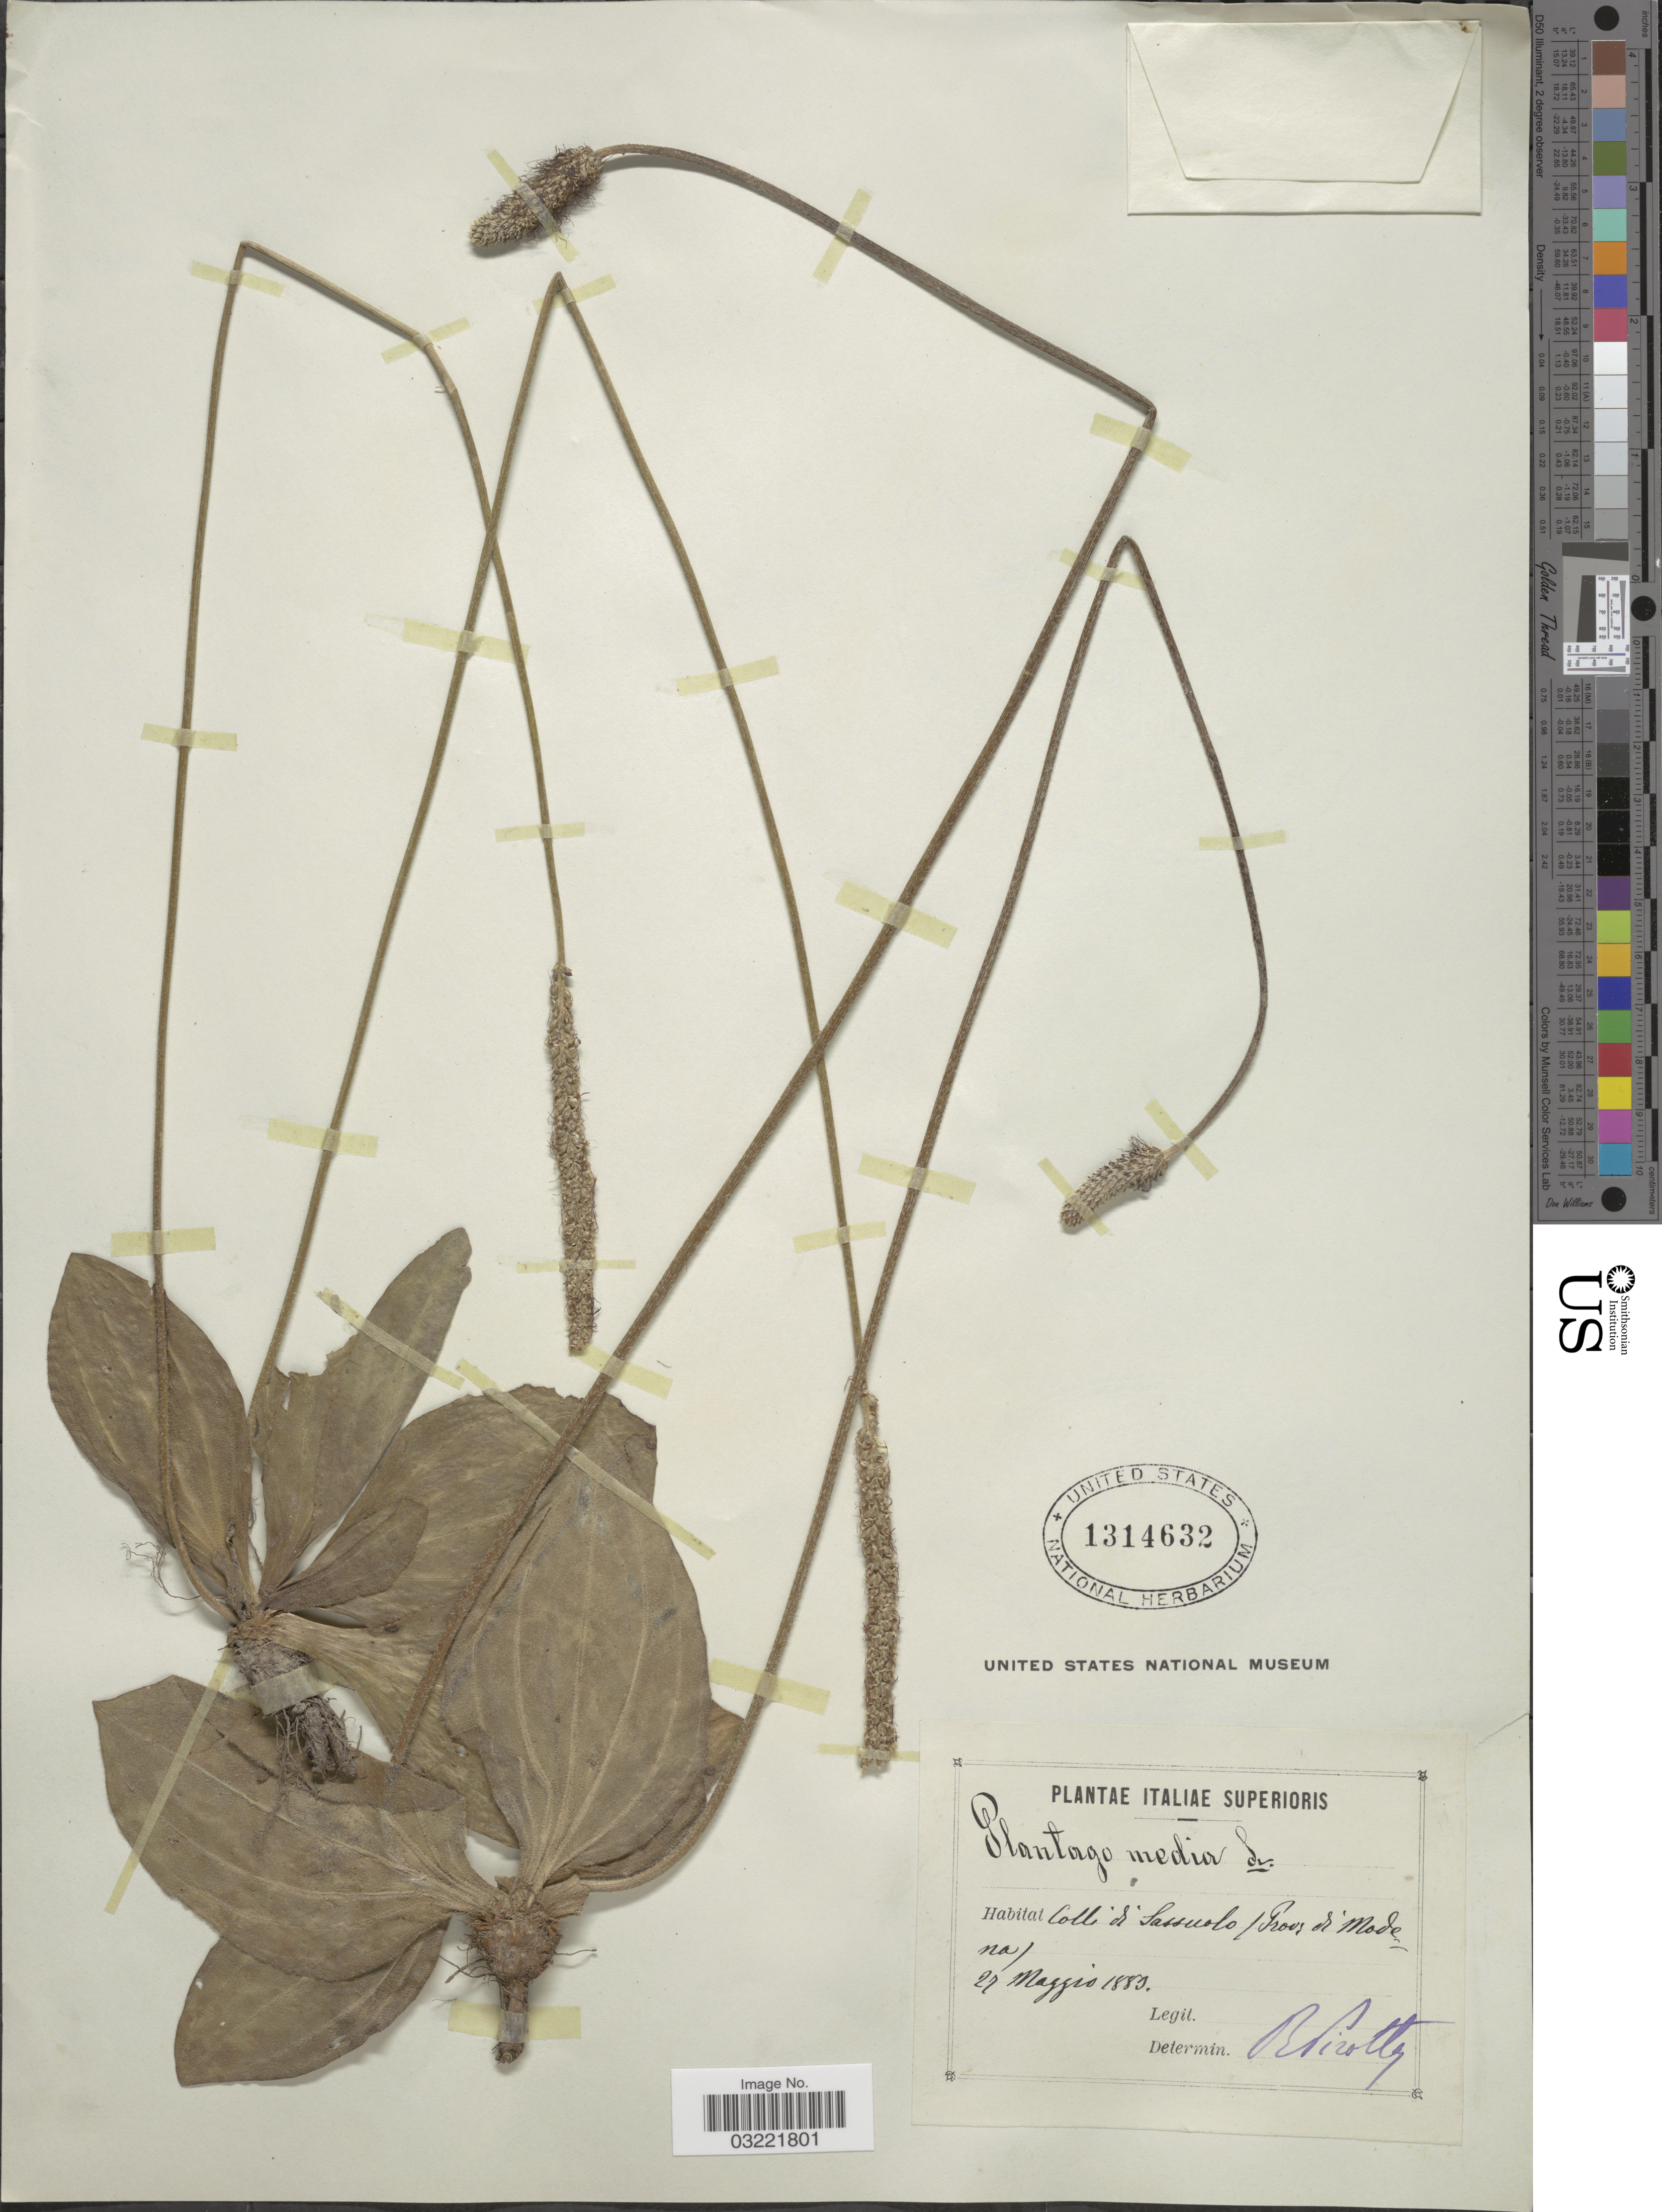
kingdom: Plantae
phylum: Tracheophyta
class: Magnoliopsida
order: Lamiales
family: Plantaginaceae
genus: Plantago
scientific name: Plantago media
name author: L.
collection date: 1883-05-27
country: Italy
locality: Coll'd' Sassuolo/ Prov di Modena.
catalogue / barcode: US 1314632